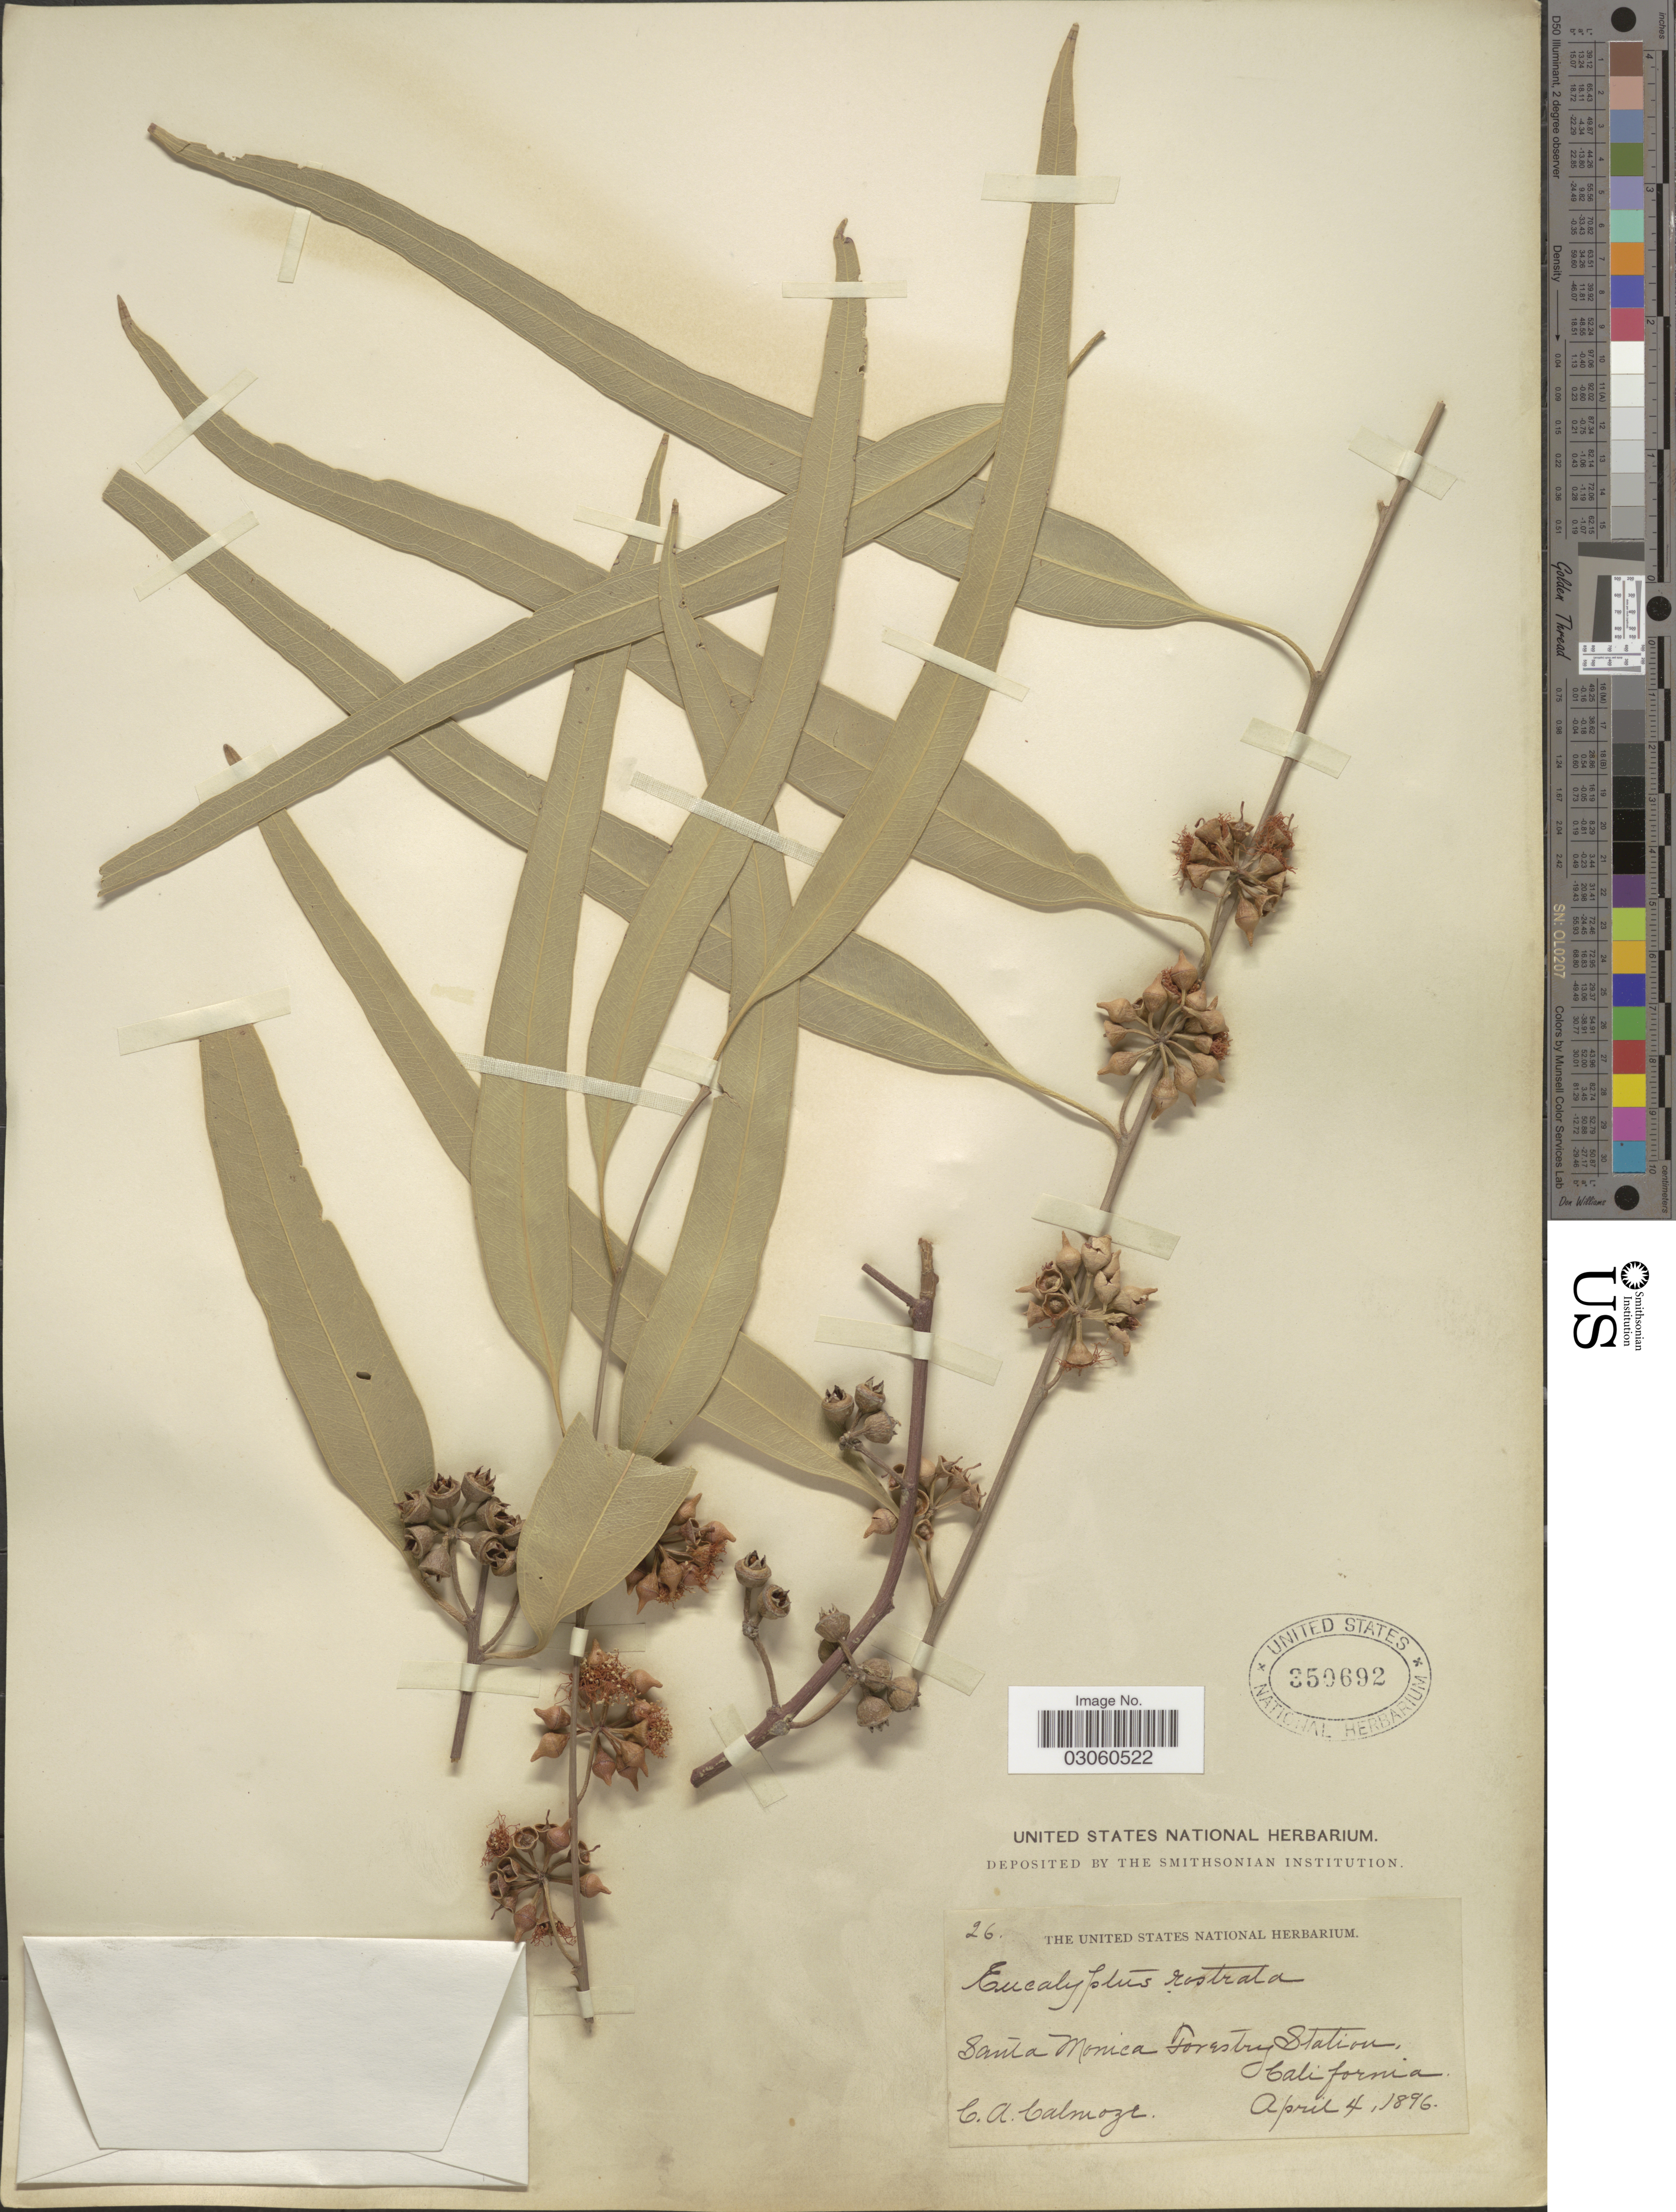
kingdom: Plantae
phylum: Tracheophyta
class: Magnoliopsida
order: Myrtales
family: Myrtaceae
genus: Eucalyptus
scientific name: Eucalyptus rostrata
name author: Schltdl.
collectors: C.A. Calmoze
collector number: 26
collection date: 1896-04-04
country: United States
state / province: California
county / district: Los Angeles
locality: Santa Monica Forestry Station.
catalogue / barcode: US 350692